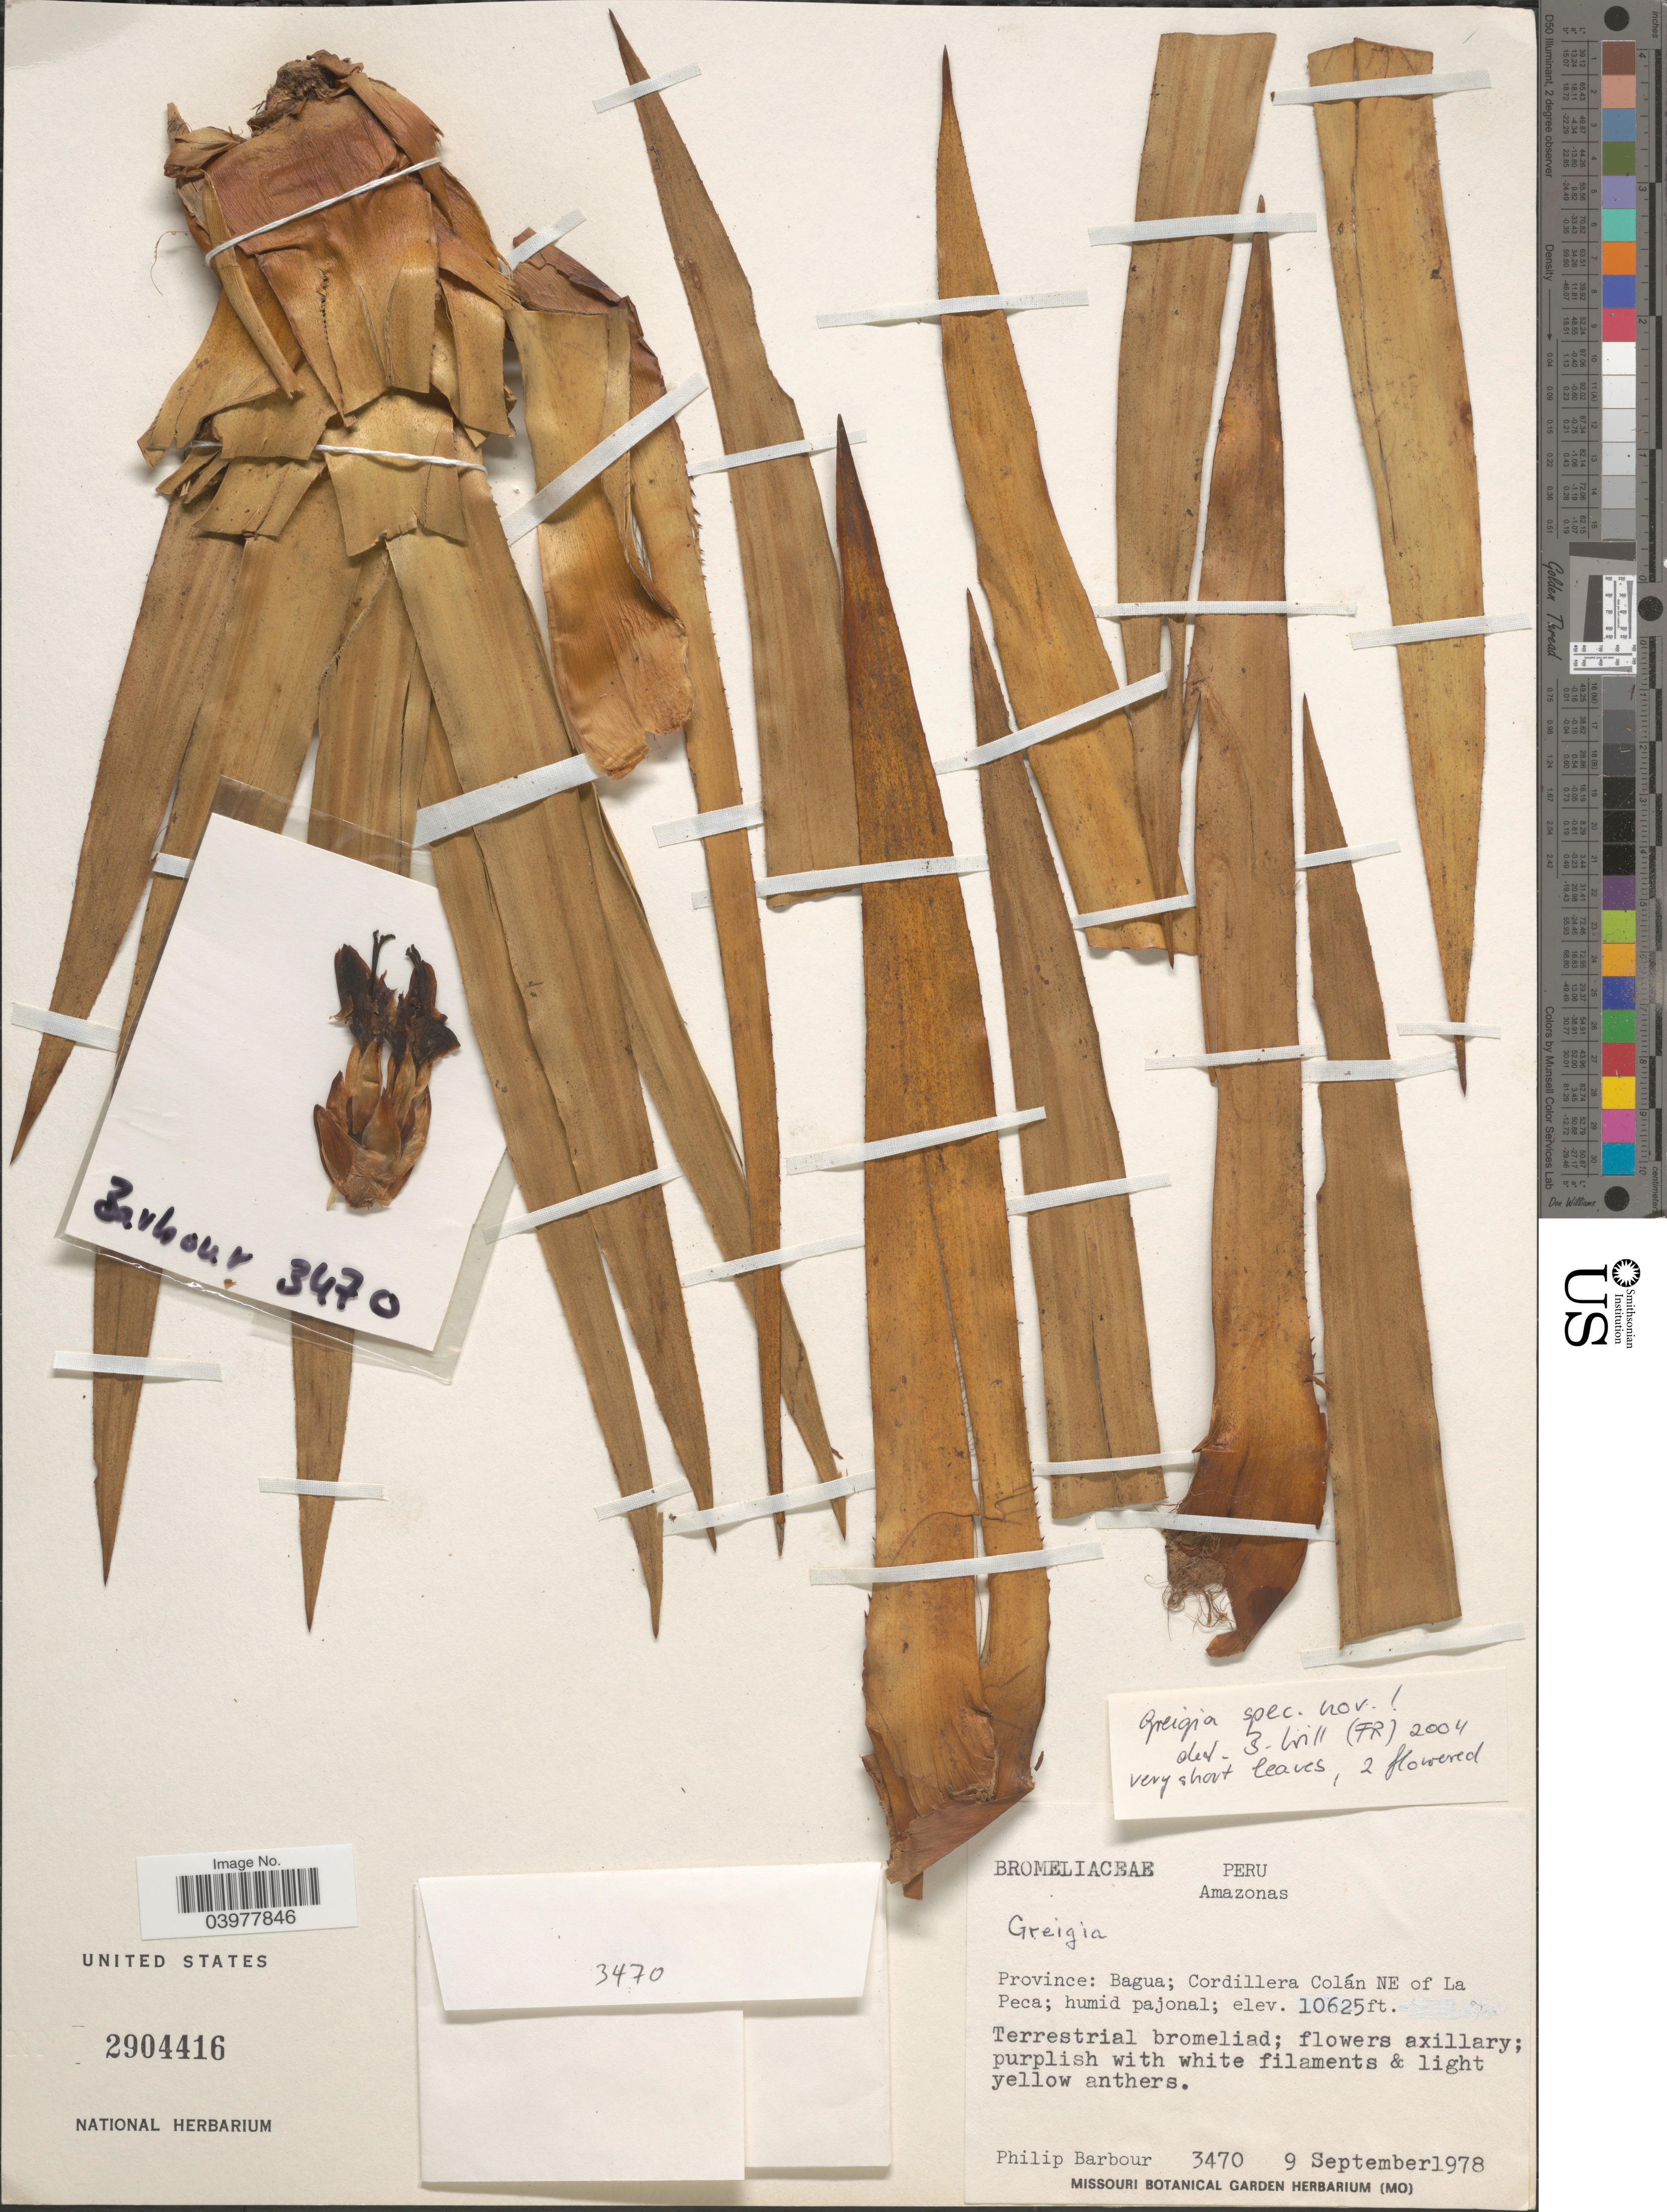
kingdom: Plantae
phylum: Tracheophyta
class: Liliopsida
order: Poales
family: Bromeliaceae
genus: Greigia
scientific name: Greigia sp.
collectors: P. Barbour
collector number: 3470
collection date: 1978-09-09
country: Peru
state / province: Amazonas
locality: Province: Bagua; Cordillera Colán NE of La Peca; humid pajonal.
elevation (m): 3238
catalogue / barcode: US 2904416